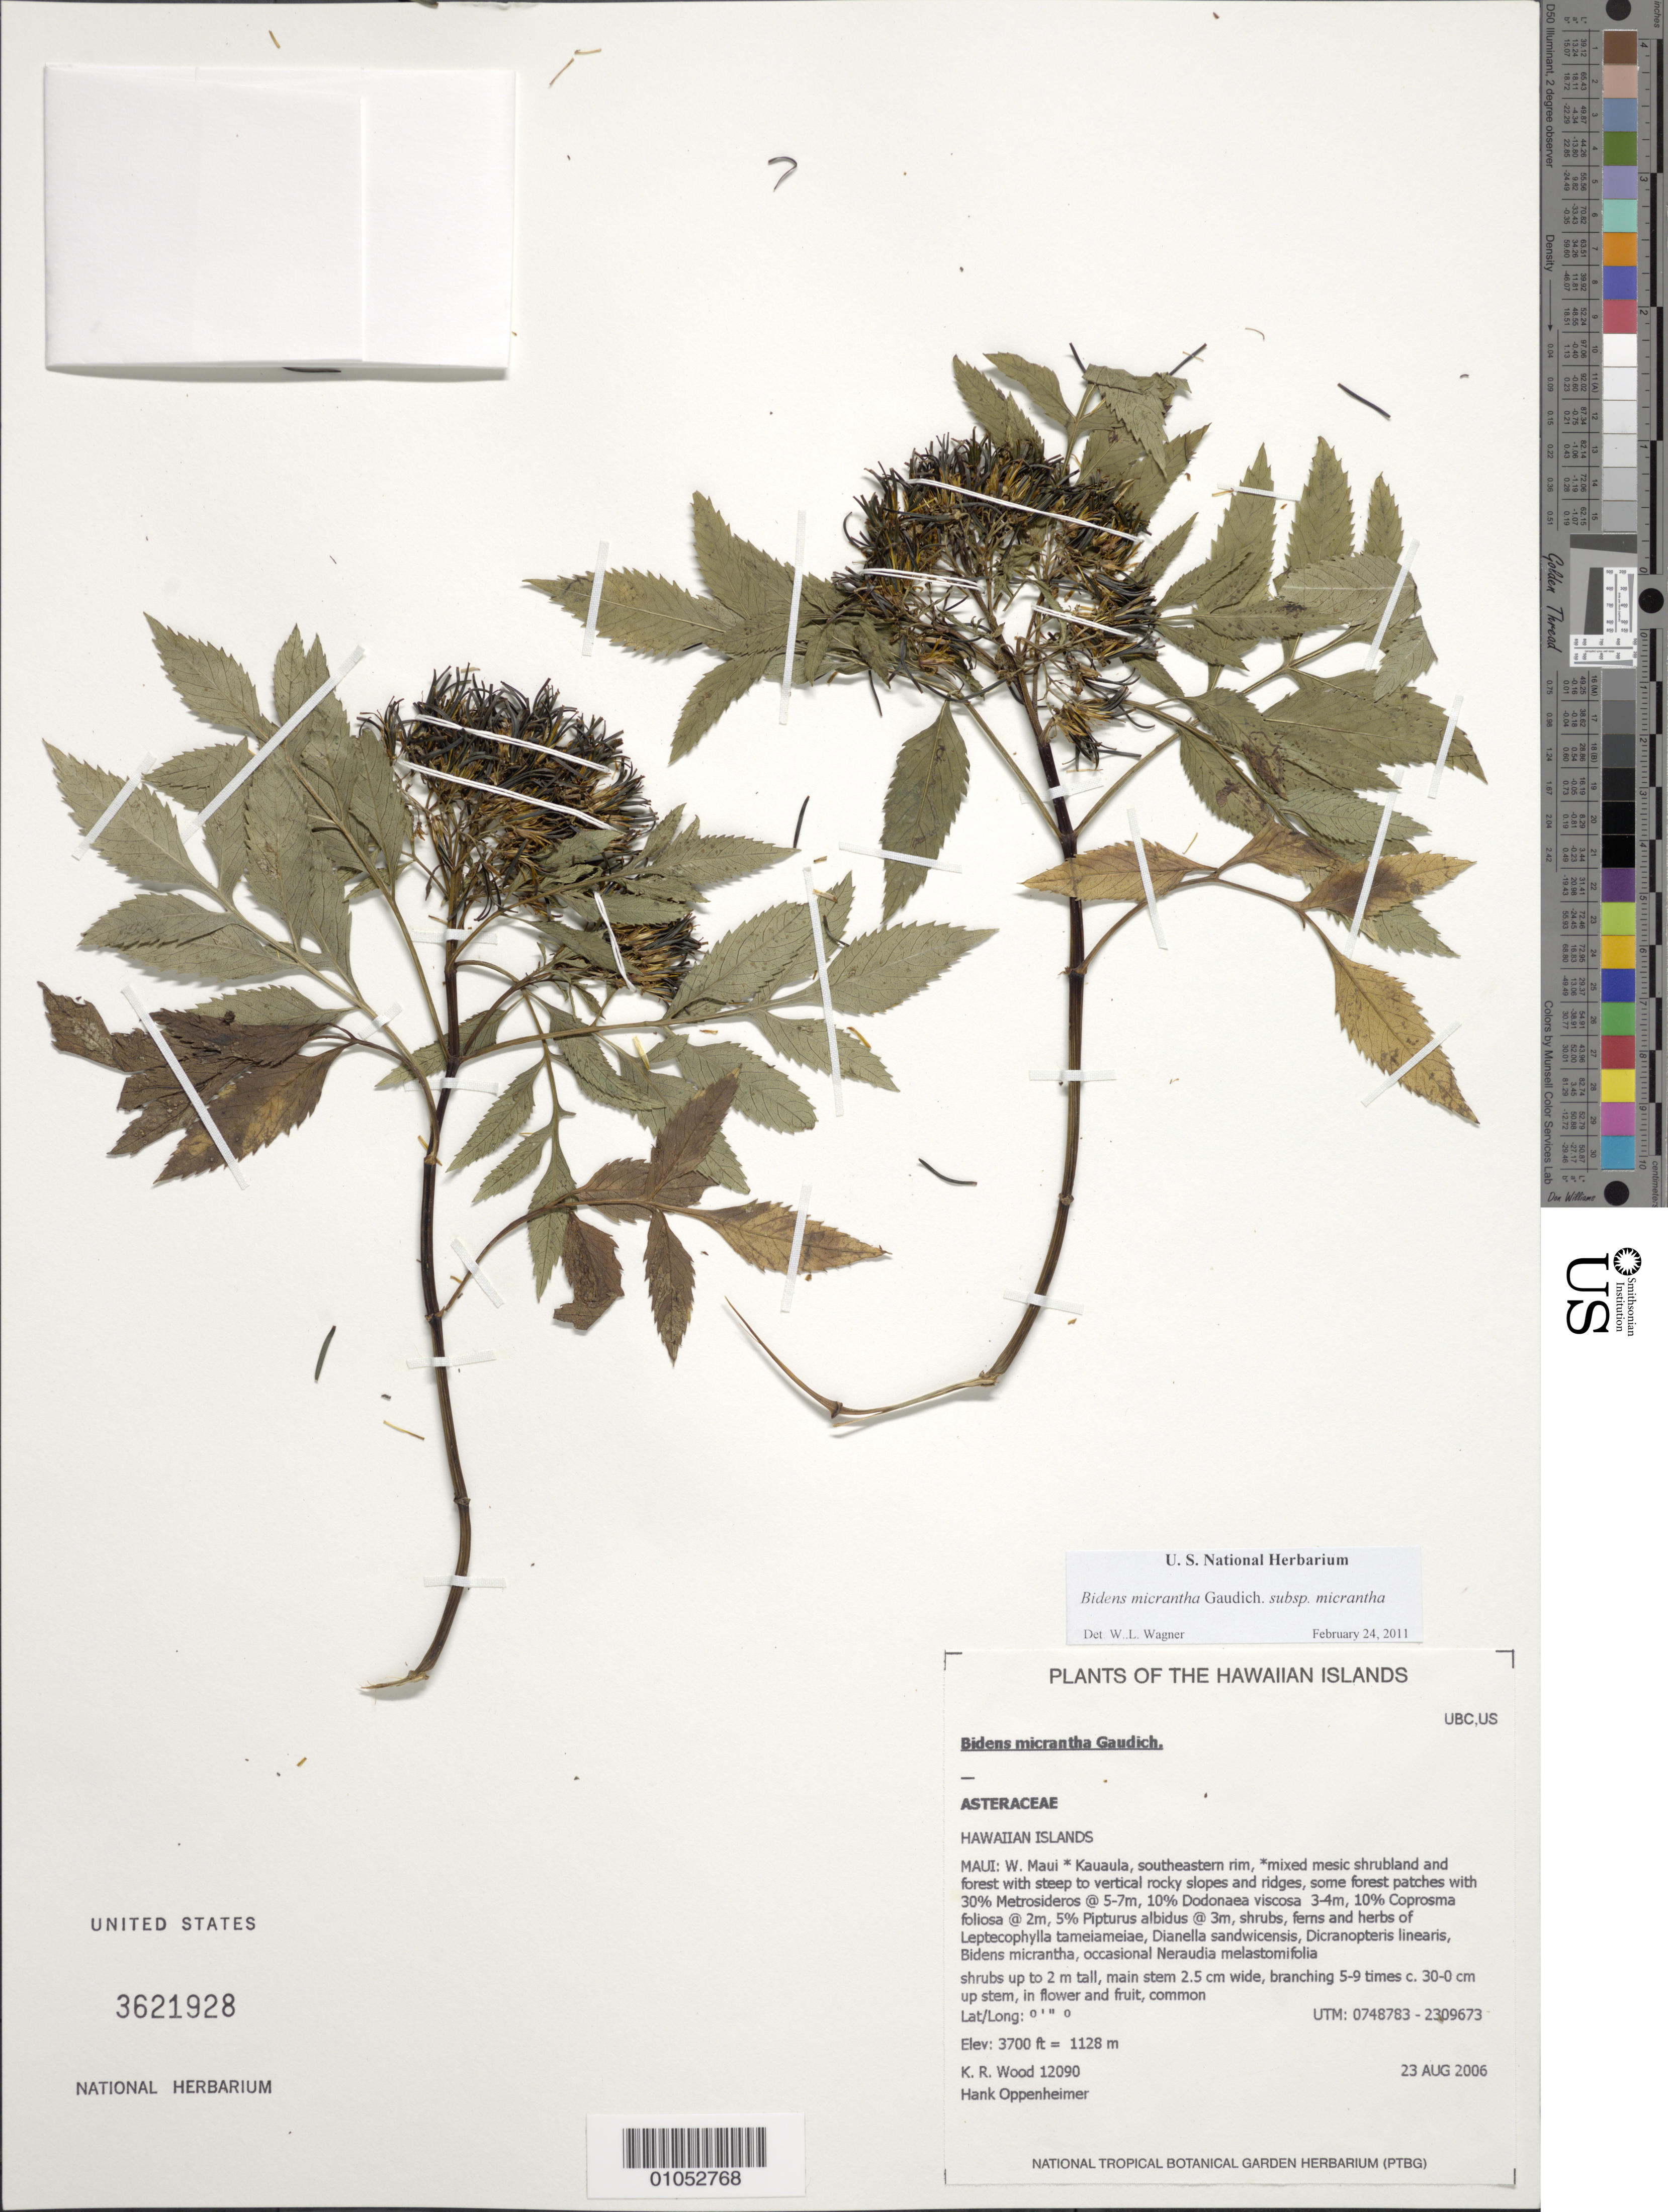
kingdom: Plantae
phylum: Tracheophyta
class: Magnoliopsida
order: Asterales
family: Asteraceae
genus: Bidens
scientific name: Bidens micrantha subsp. micrantha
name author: Gaudich. ex Cass.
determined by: Wagner, W. L., (BOT), Smithsonian Institution - National Museum of Natural History (UNITED STATES)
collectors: K. R. Wood & H. Oppenheimer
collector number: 12090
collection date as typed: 23 Aug 2006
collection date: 2006-08-23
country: United States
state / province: Hawaii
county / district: Maui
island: Maui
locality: West Maui; Kauaula, southeastern rim.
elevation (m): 1128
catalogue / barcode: US 3621928